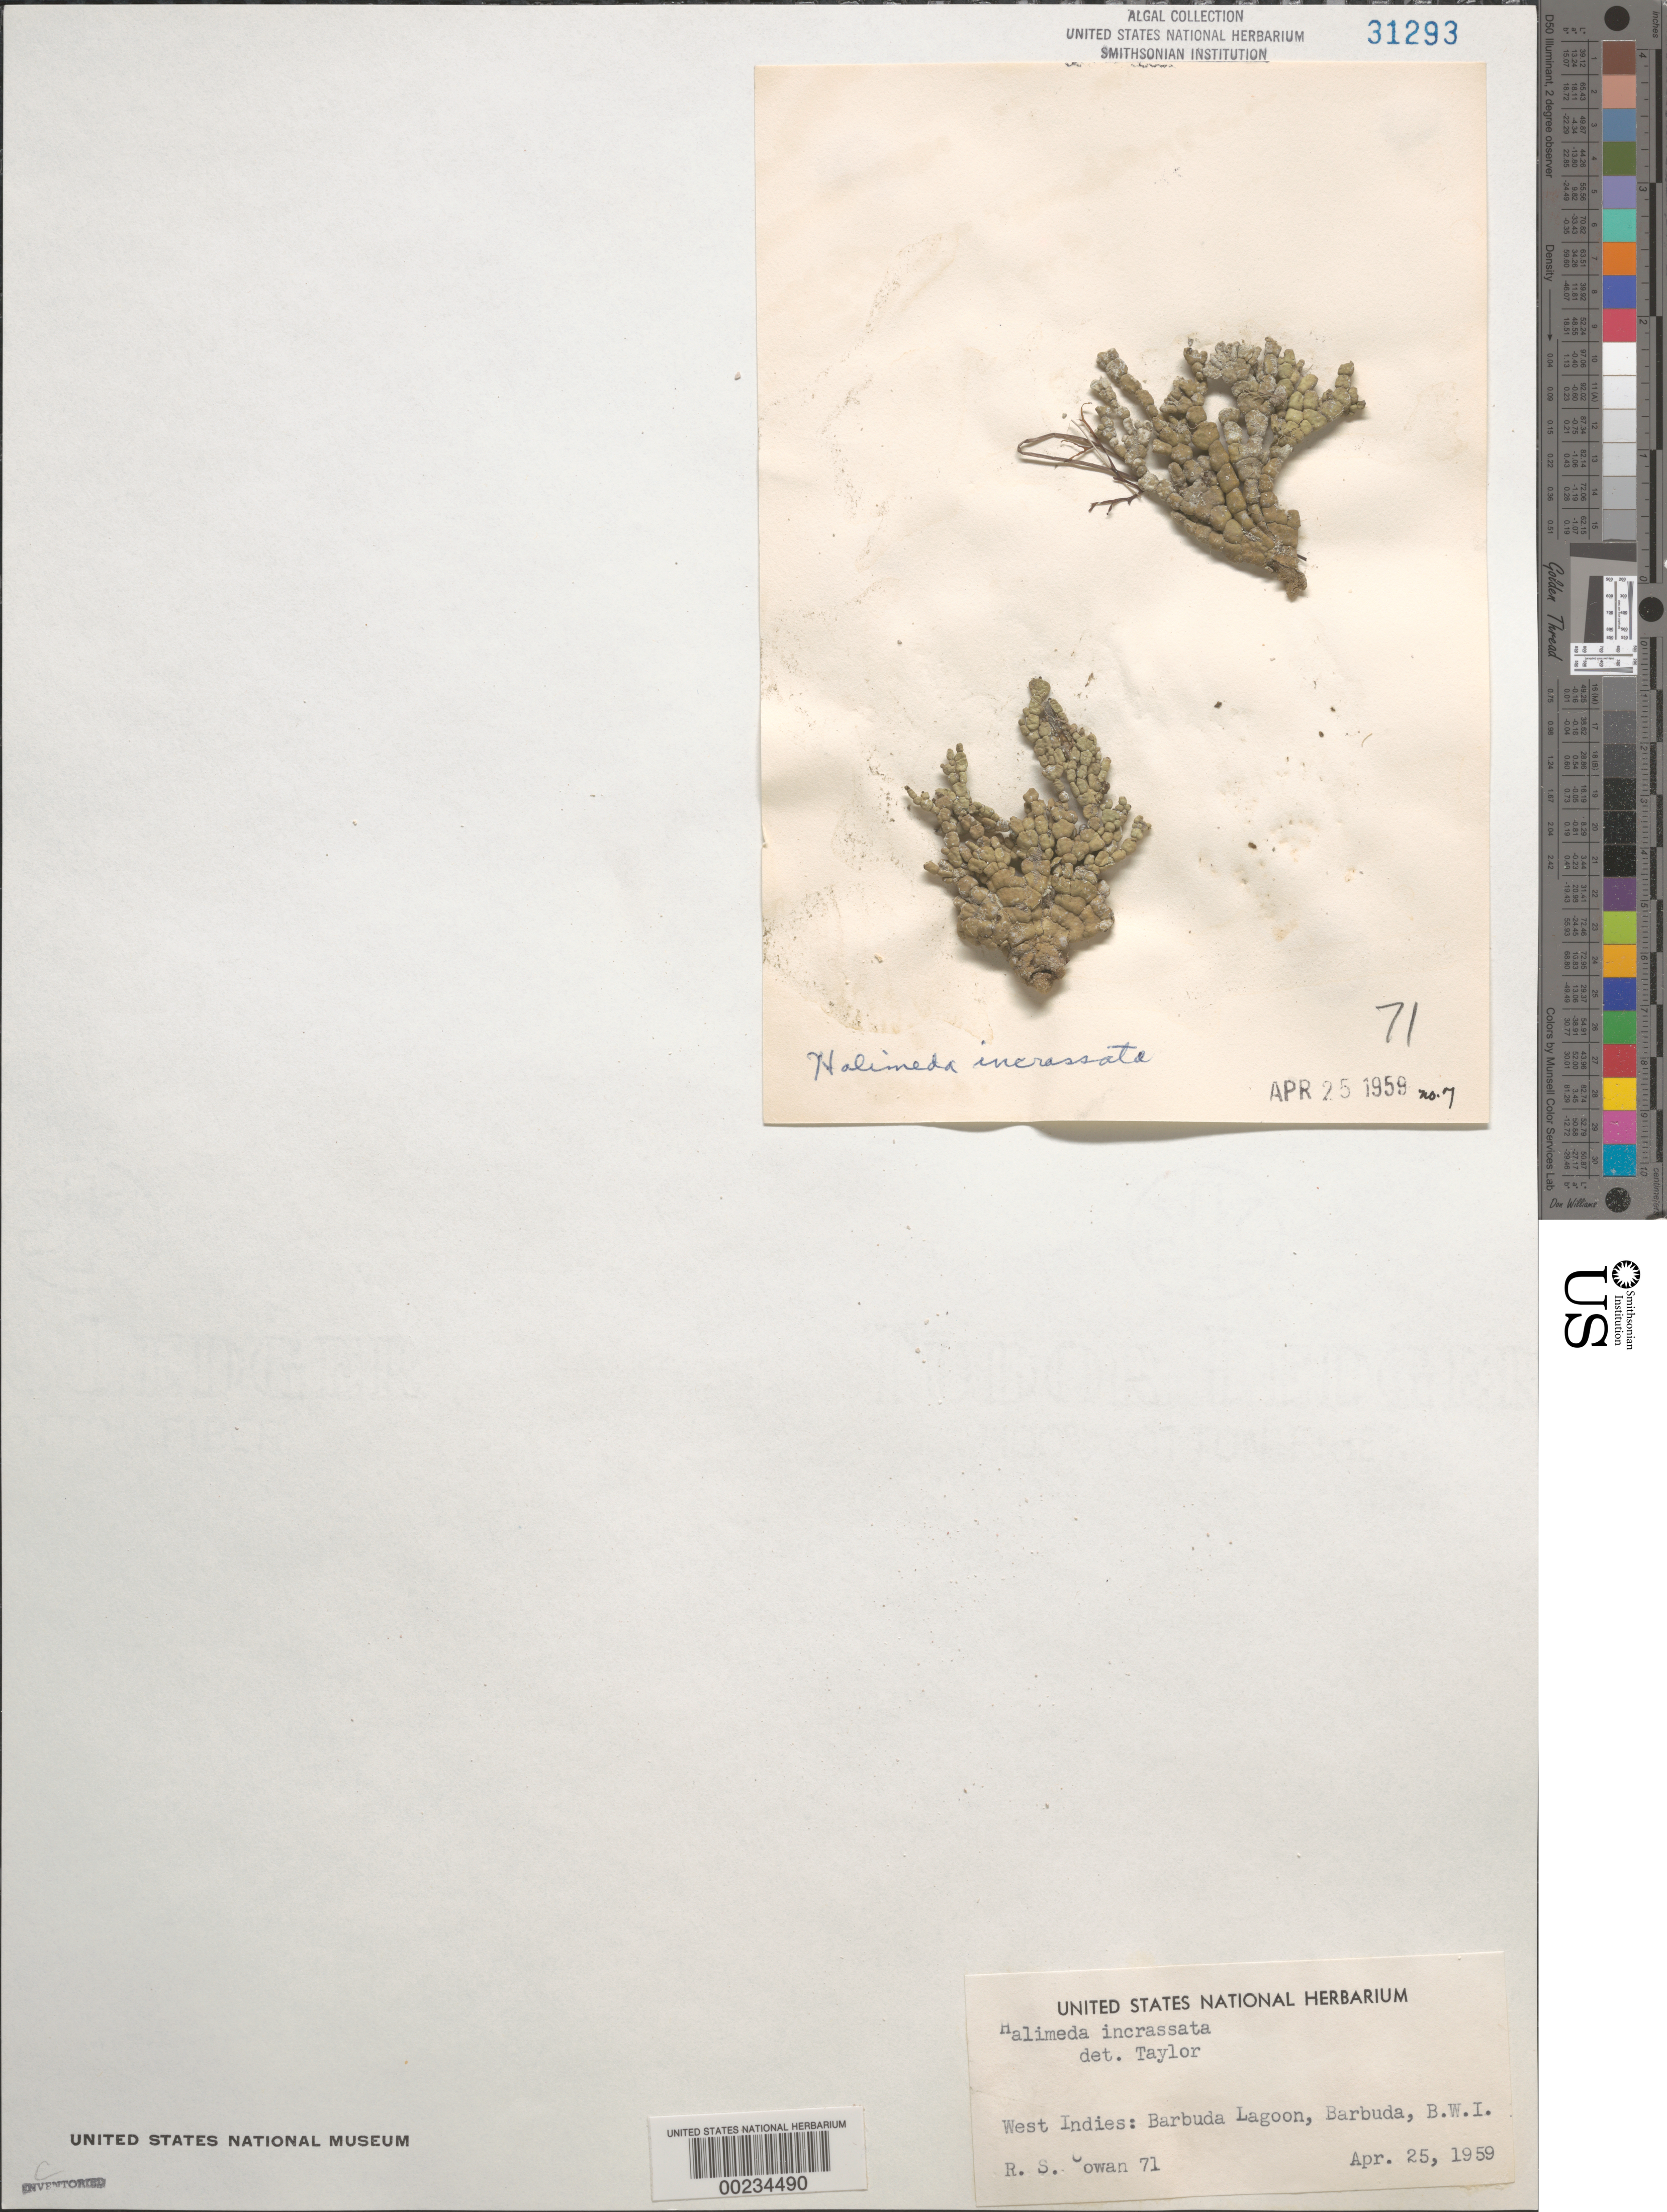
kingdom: Plantae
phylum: Chlorophyta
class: Ulvophyceae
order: Bryopsidales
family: Halimedaceae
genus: Halimeda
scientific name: Halimeda incrassata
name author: (J. Ellis) J.V.Lamouroux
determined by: Taylor, William R.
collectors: R. S. Cowan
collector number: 71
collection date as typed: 25 Apr 1959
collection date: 1959-04-25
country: Antigua and Barbuda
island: Barbuda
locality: Barbuda Lagoon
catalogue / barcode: US 31293